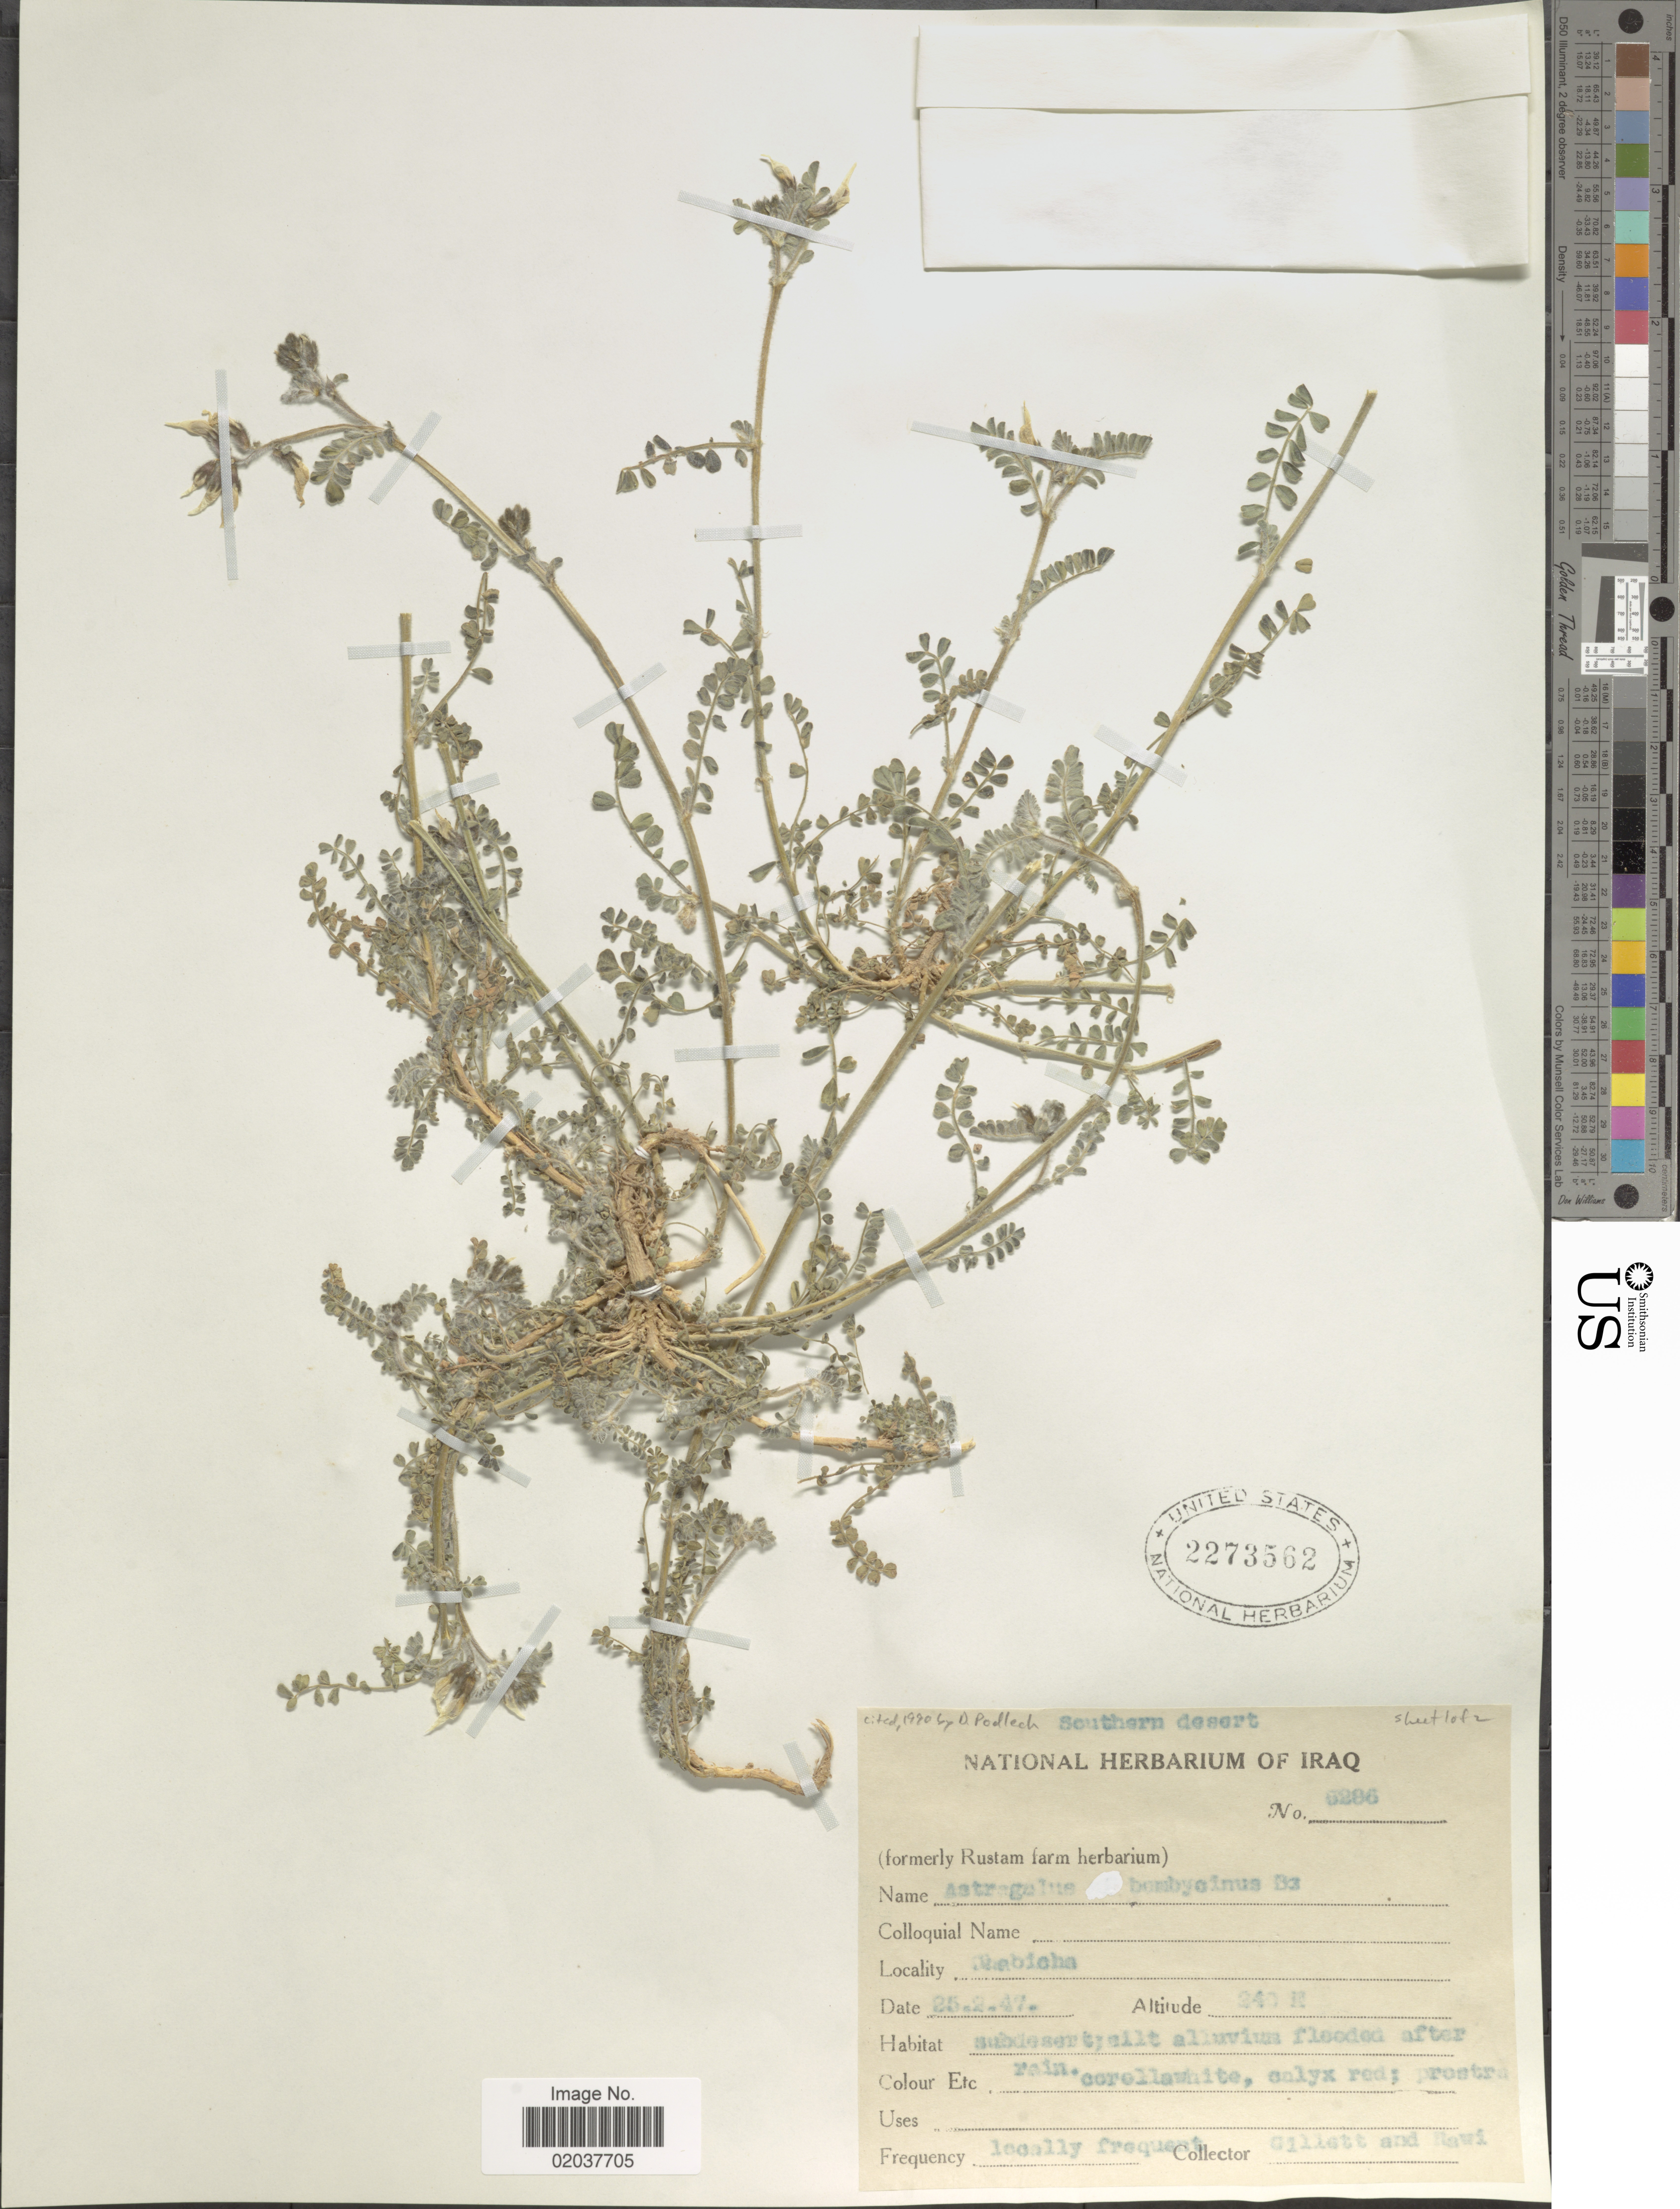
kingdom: Plantae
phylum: Tracheophyta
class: Magnoliopsida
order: Fabales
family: Fabaceae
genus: Astragalus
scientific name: Astragalus bombycinus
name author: Boiss.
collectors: Gillett, -- & -. Rawi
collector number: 5286*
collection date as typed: Transcribed d/m/y: 25/2/47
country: Iraq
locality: Nabicha [interpreted]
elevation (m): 240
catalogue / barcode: US 2273562